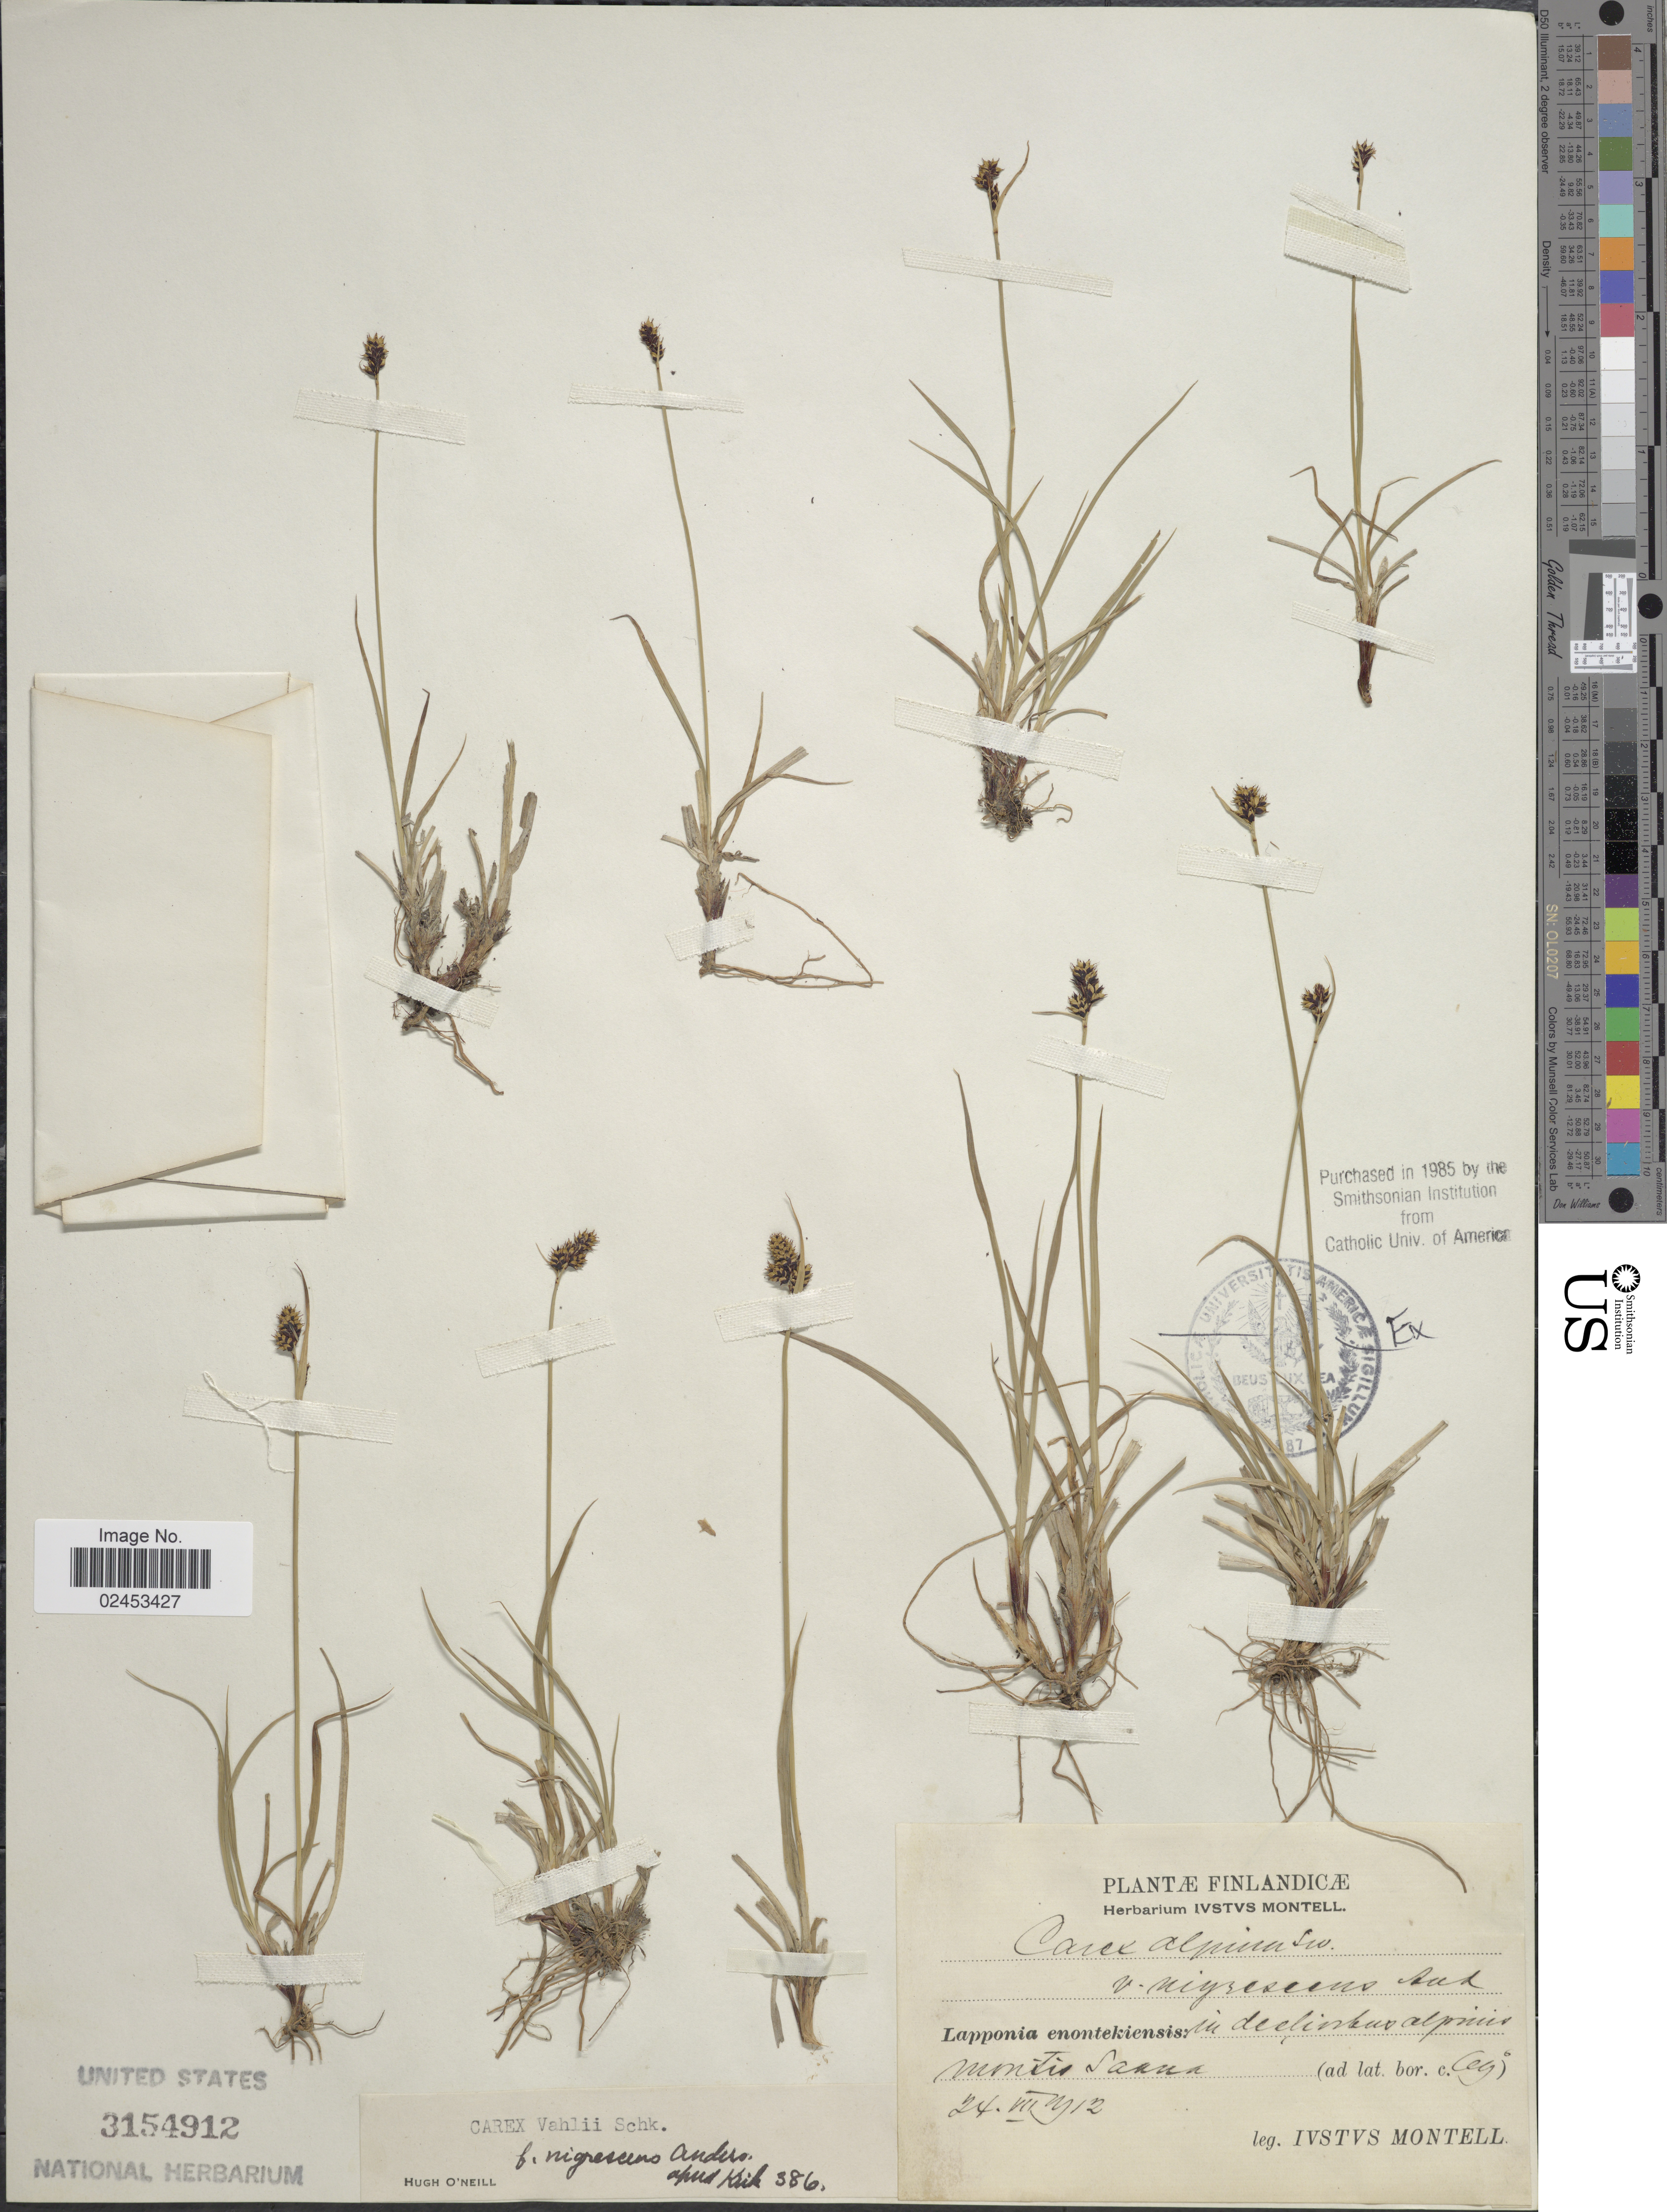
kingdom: Plantae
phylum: Tracheophyta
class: Liliopsida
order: Poales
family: Cyperaceae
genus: Carex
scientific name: Carex norvegica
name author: Retz.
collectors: I. Montell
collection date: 1912-07-24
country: Finland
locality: Lapponia enontekiensis: in declivibus alpinis montis Saana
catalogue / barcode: US 3154912